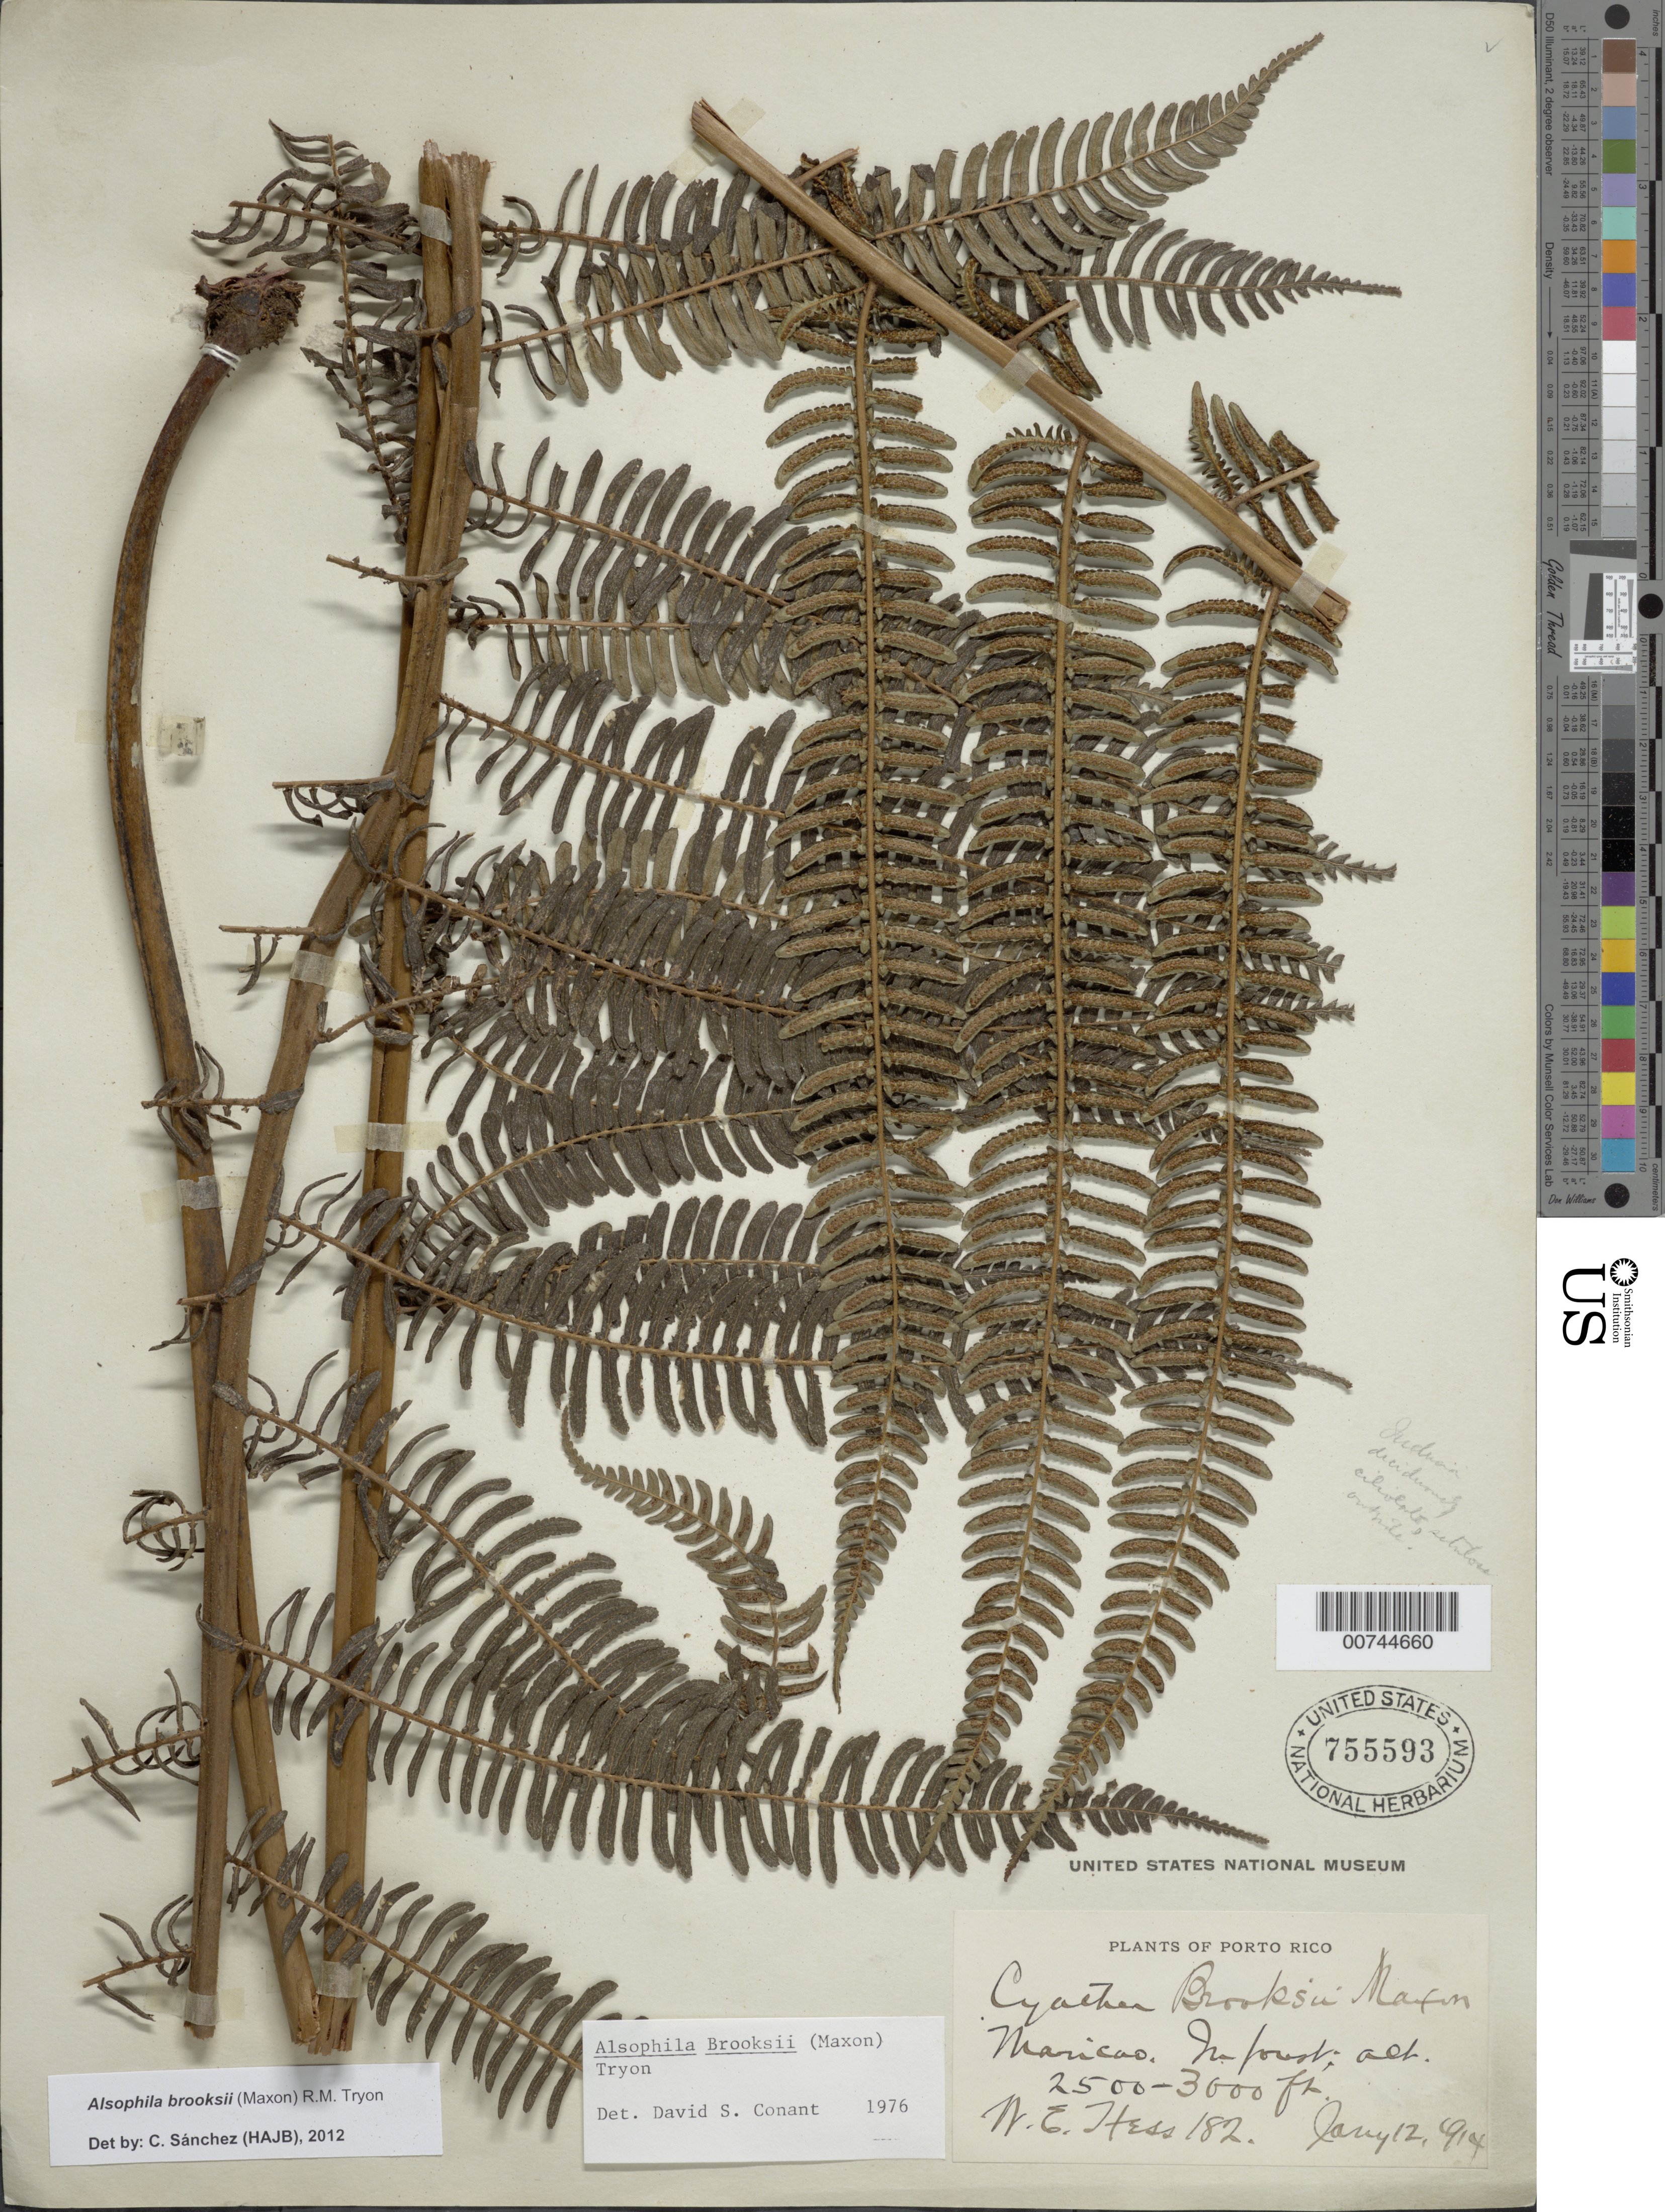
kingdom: Plantae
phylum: Tracheophyta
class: Polypodiopsida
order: Cyatheales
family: Cyatheaceae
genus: Alsophila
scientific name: Alsophila brooksii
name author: (Maxon) R.M. Tryon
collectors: W. Hess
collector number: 182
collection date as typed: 12 Jan 1914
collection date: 1914-01-12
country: Puerto Rico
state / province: Maricao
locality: Maricao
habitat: In forest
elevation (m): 762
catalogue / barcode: US 755593